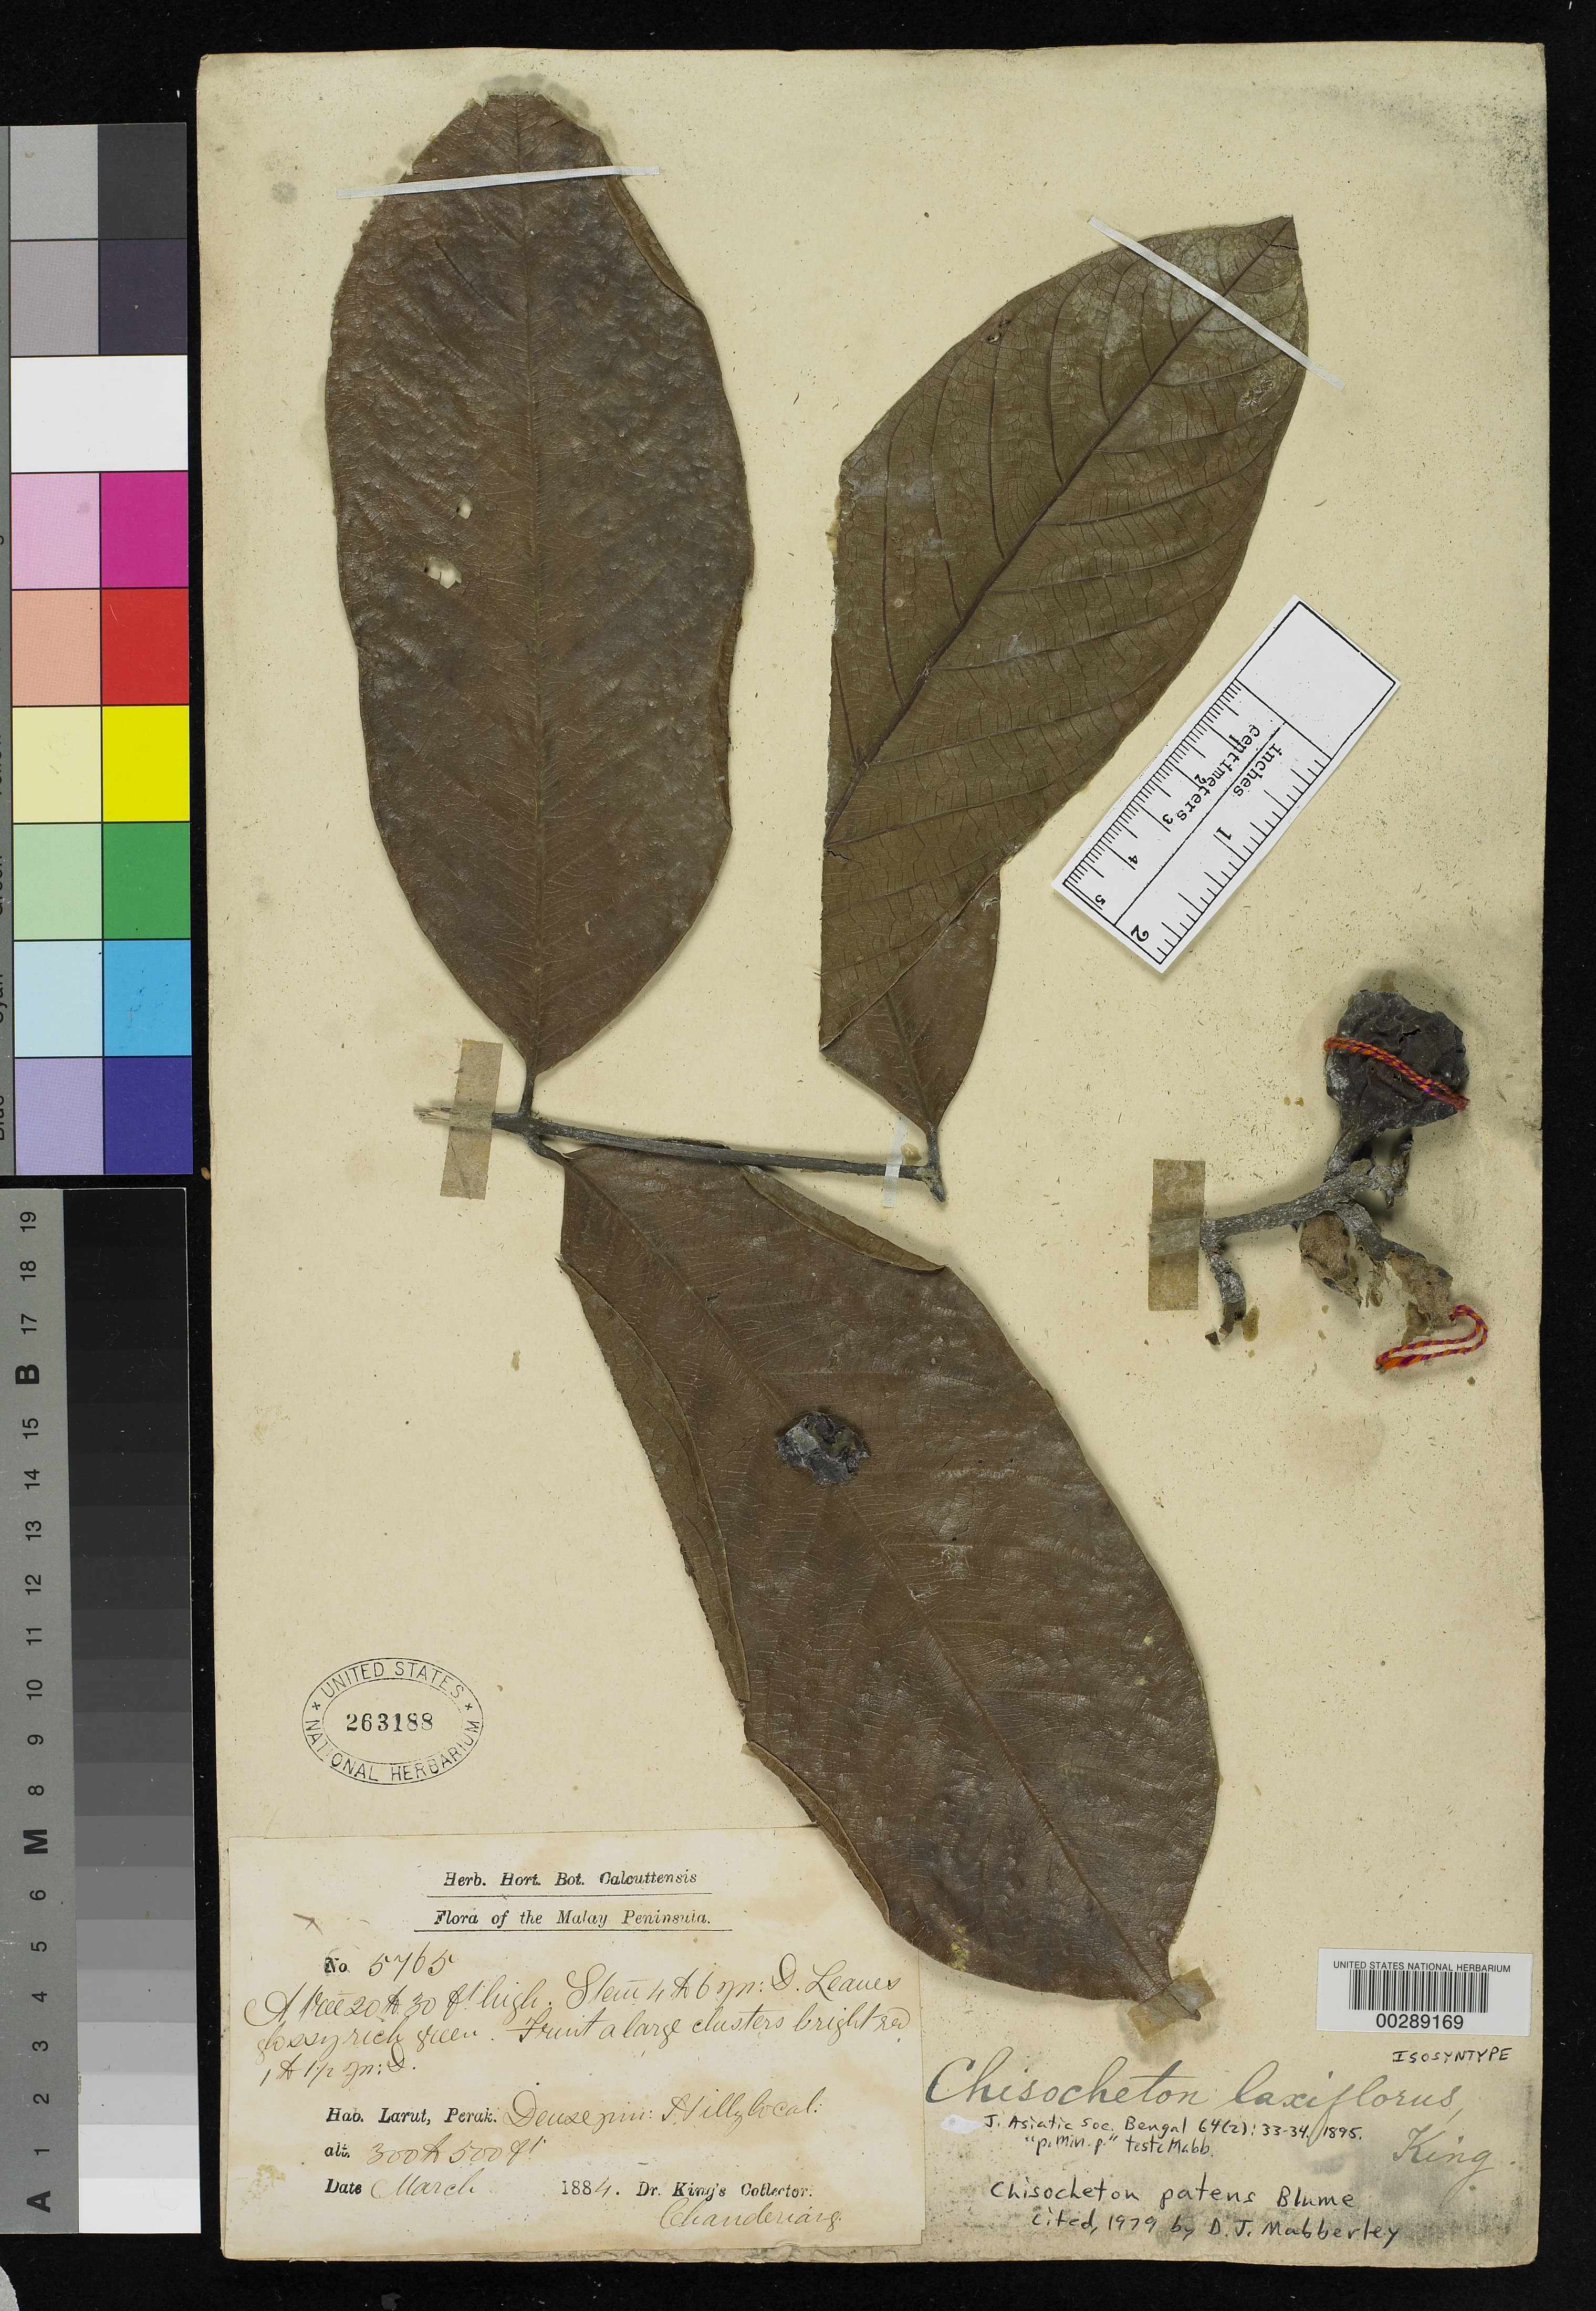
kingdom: Plantae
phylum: Tracheophyta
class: Magnoliopsida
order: Sapindales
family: Meliaceae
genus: Chisocheton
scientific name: Chisocheton laxiflorus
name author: King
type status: Isosyntype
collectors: Dr. King's collector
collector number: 5765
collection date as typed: Mar 1884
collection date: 1884-03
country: Malaysia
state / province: Perak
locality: Larut. [Malay Peninsula]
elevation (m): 91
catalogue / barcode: US 263188